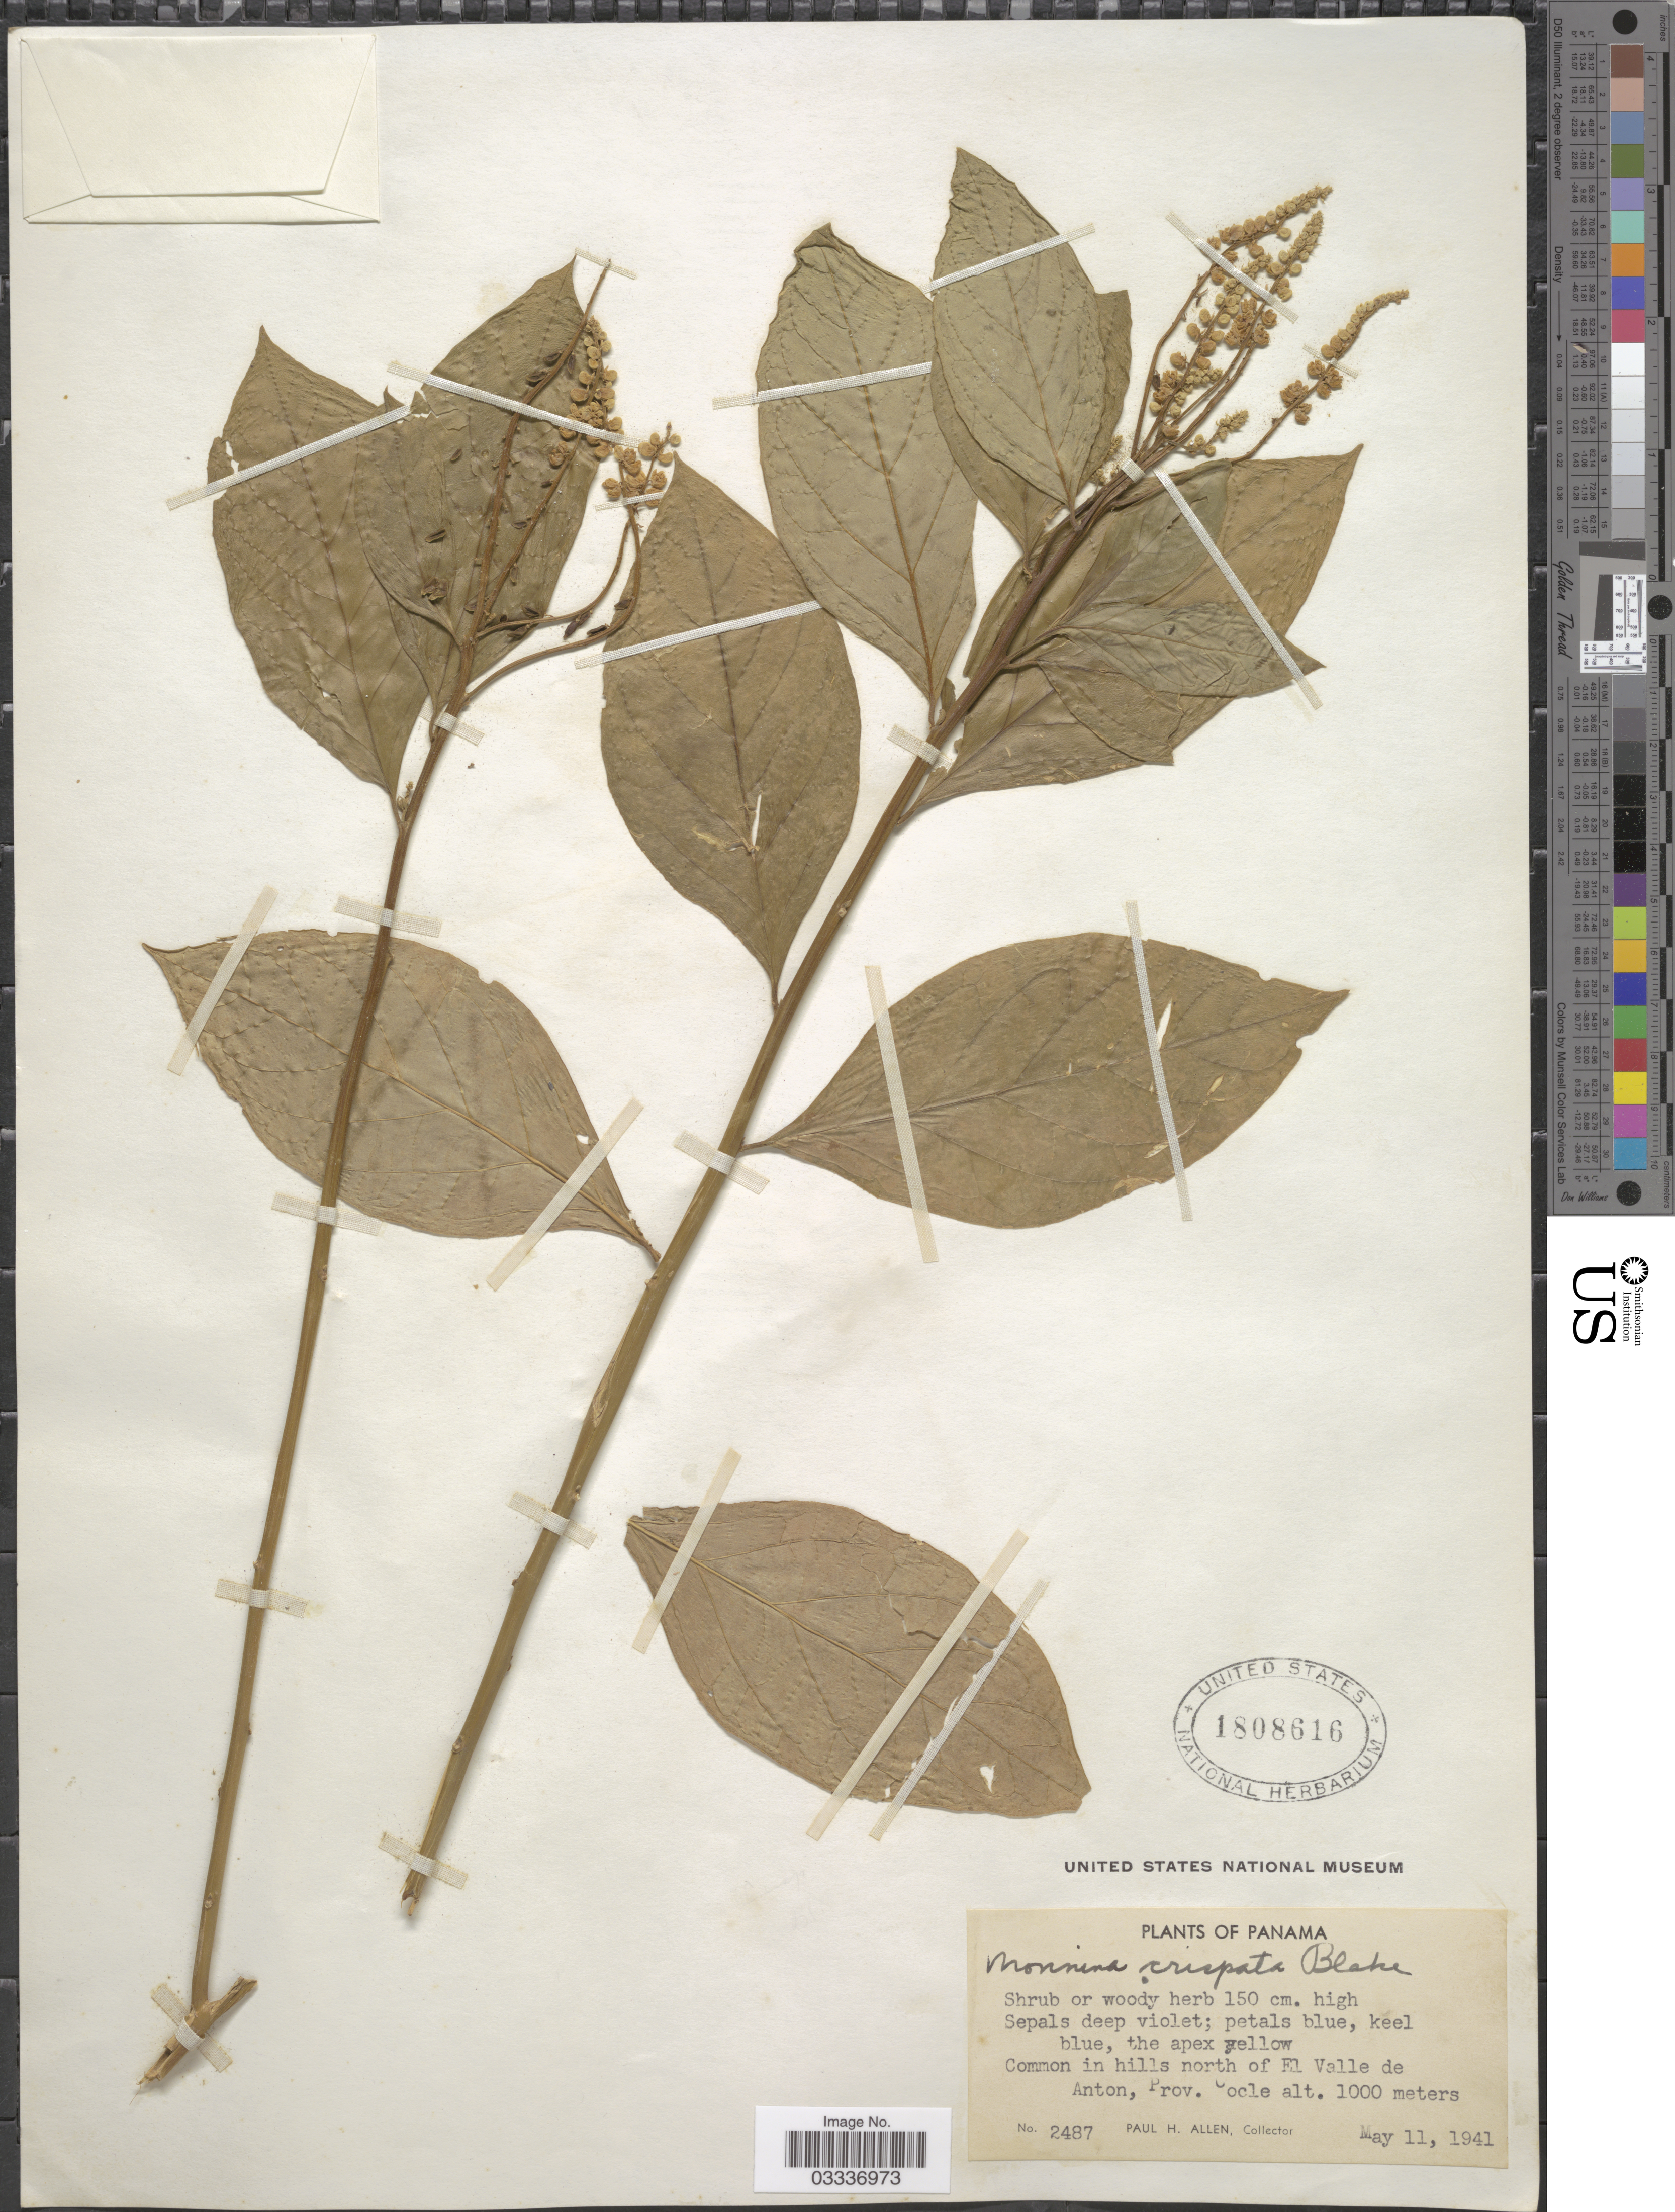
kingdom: Plantae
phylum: Tracheophyta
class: Magnoliopsida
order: Fabales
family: Polygalaceae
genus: Monnina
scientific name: Monnina sylvatica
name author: Schltdl. & Cham.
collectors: P. H. Allen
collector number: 2487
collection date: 1941-05-11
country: Panama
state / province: Coclé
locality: In hills north of El Valle de Anton.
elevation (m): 1000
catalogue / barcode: US 1808616